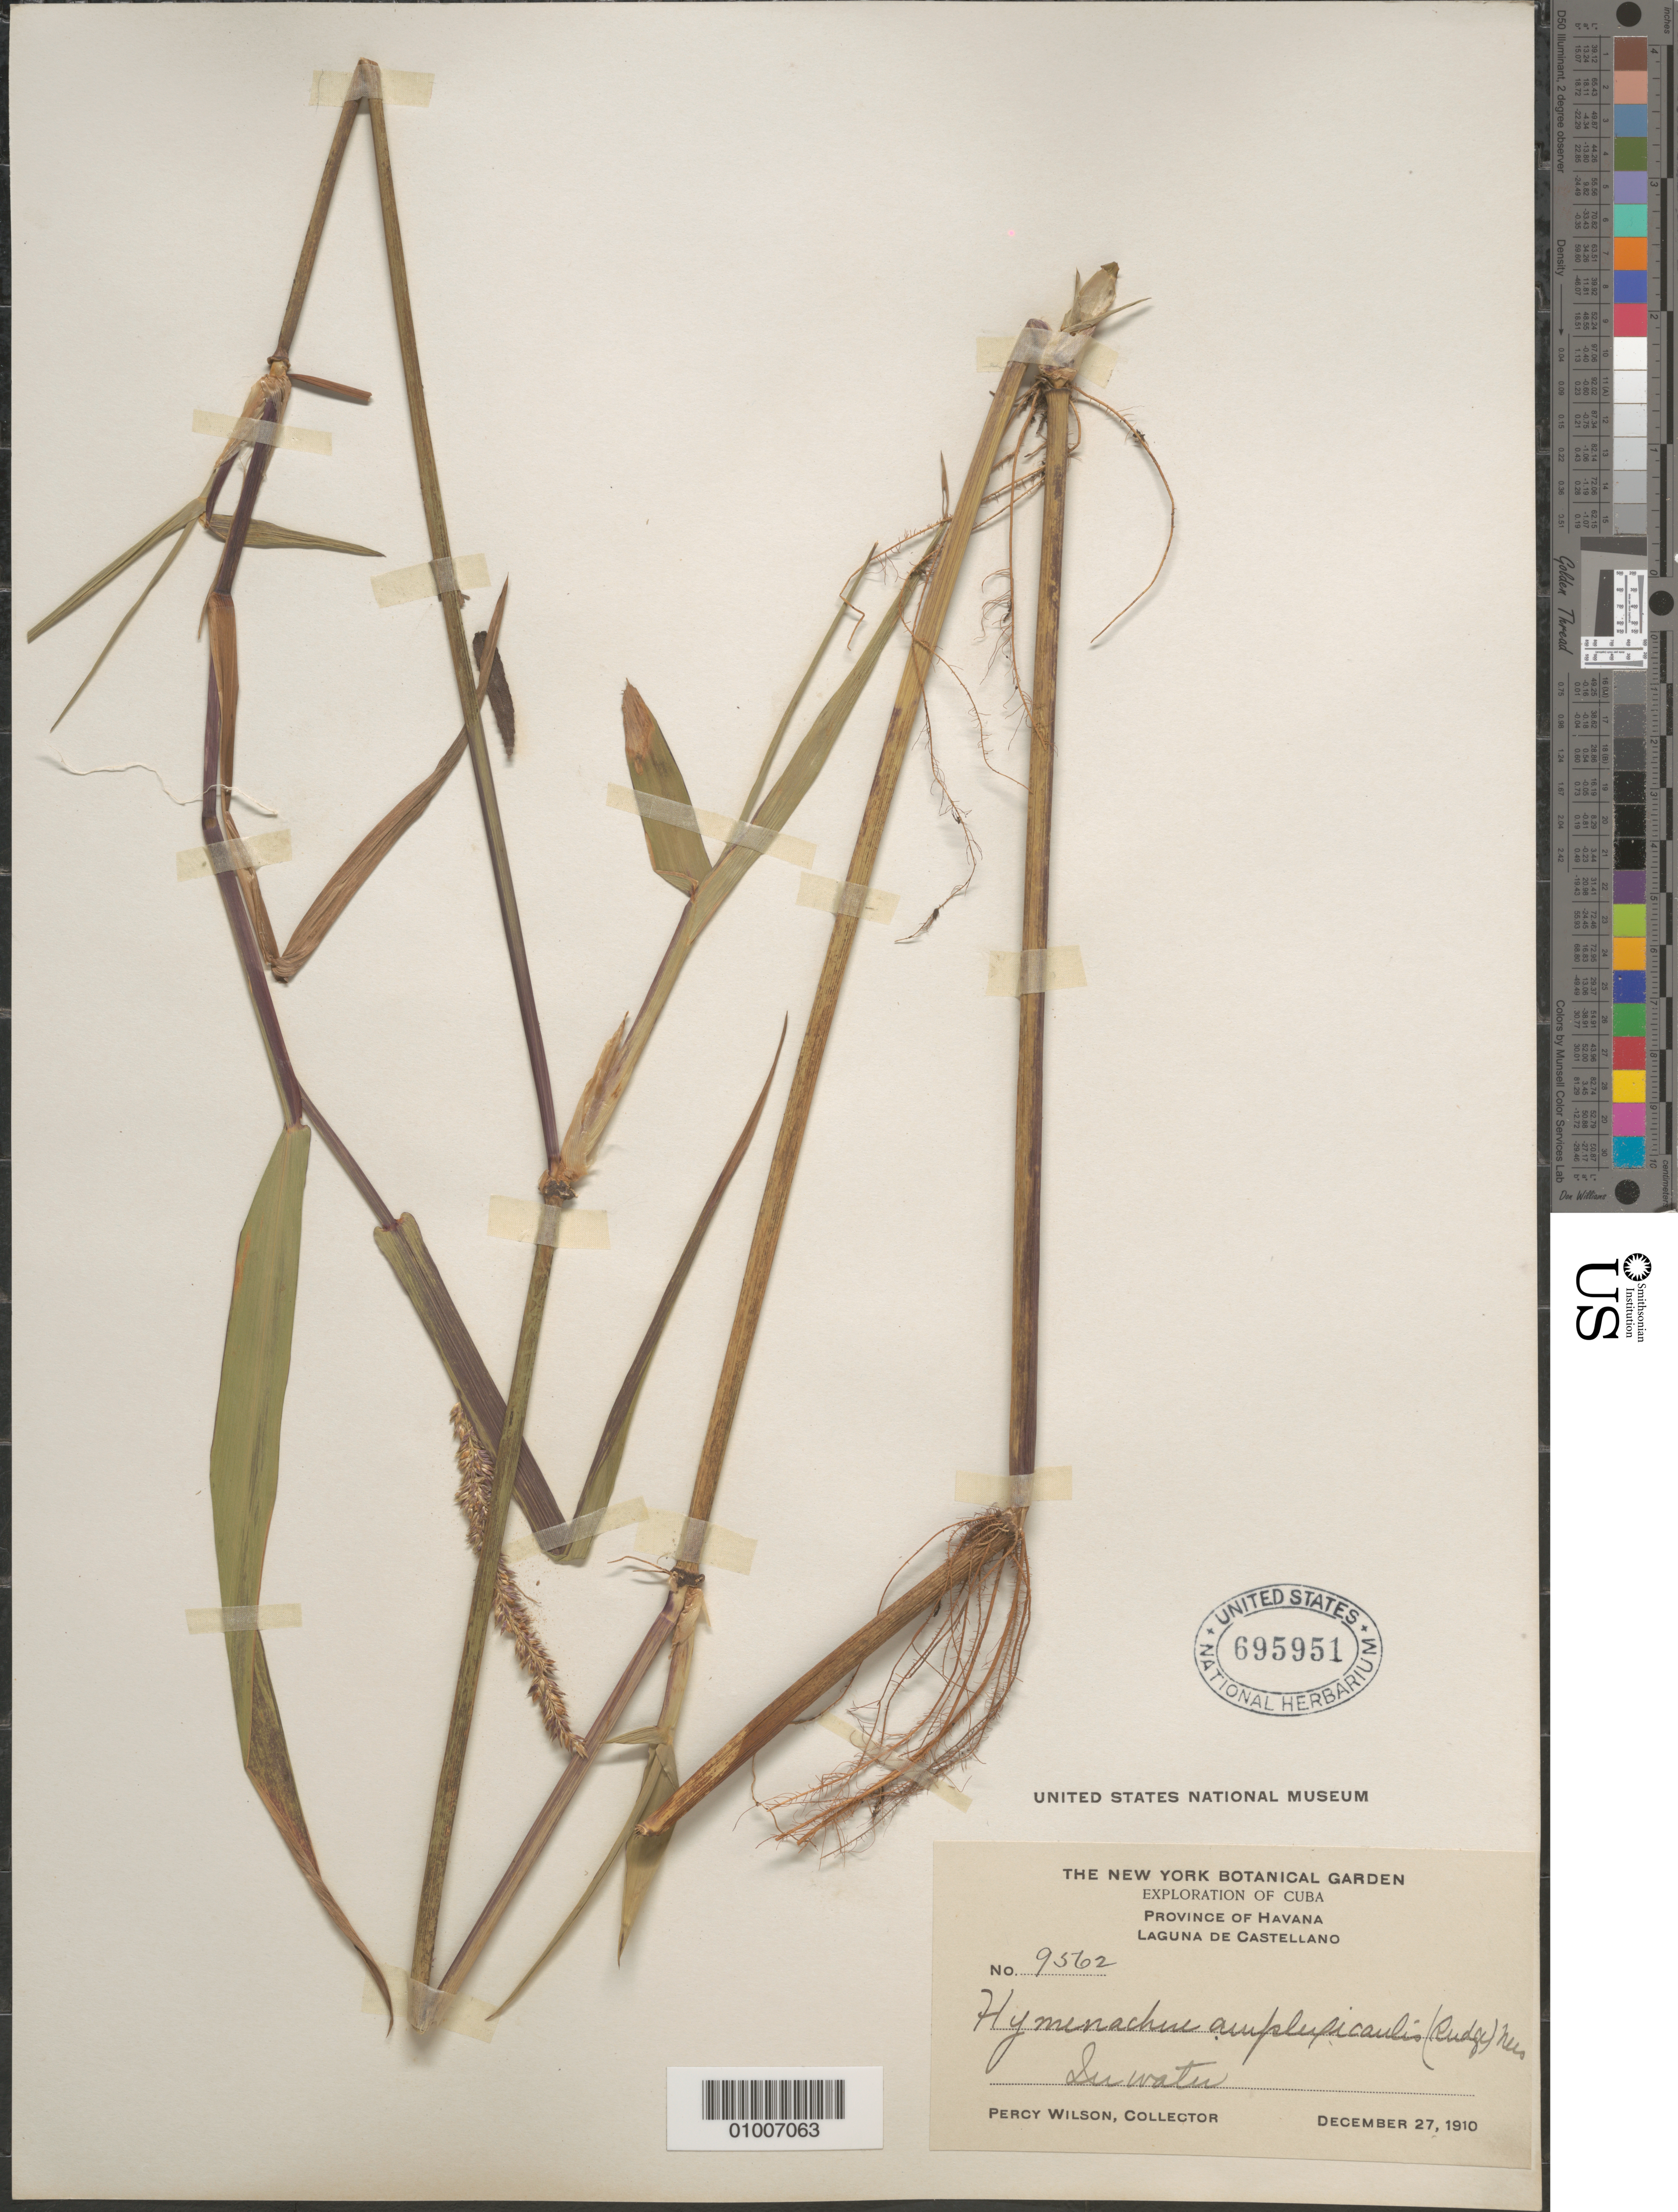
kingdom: Plantae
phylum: Tracheophyta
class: Liliopsida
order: Poales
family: Poaceae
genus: Hymenachne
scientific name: Hymenachne amplexicaulis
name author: (Rudge) Nees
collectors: P. Wilson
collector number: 9562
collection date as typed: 27 Dec 1910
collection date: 1910-12-27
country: Cuba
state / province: La Habana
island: Cuba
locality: Laguna de Castellano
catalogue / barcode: US 695951